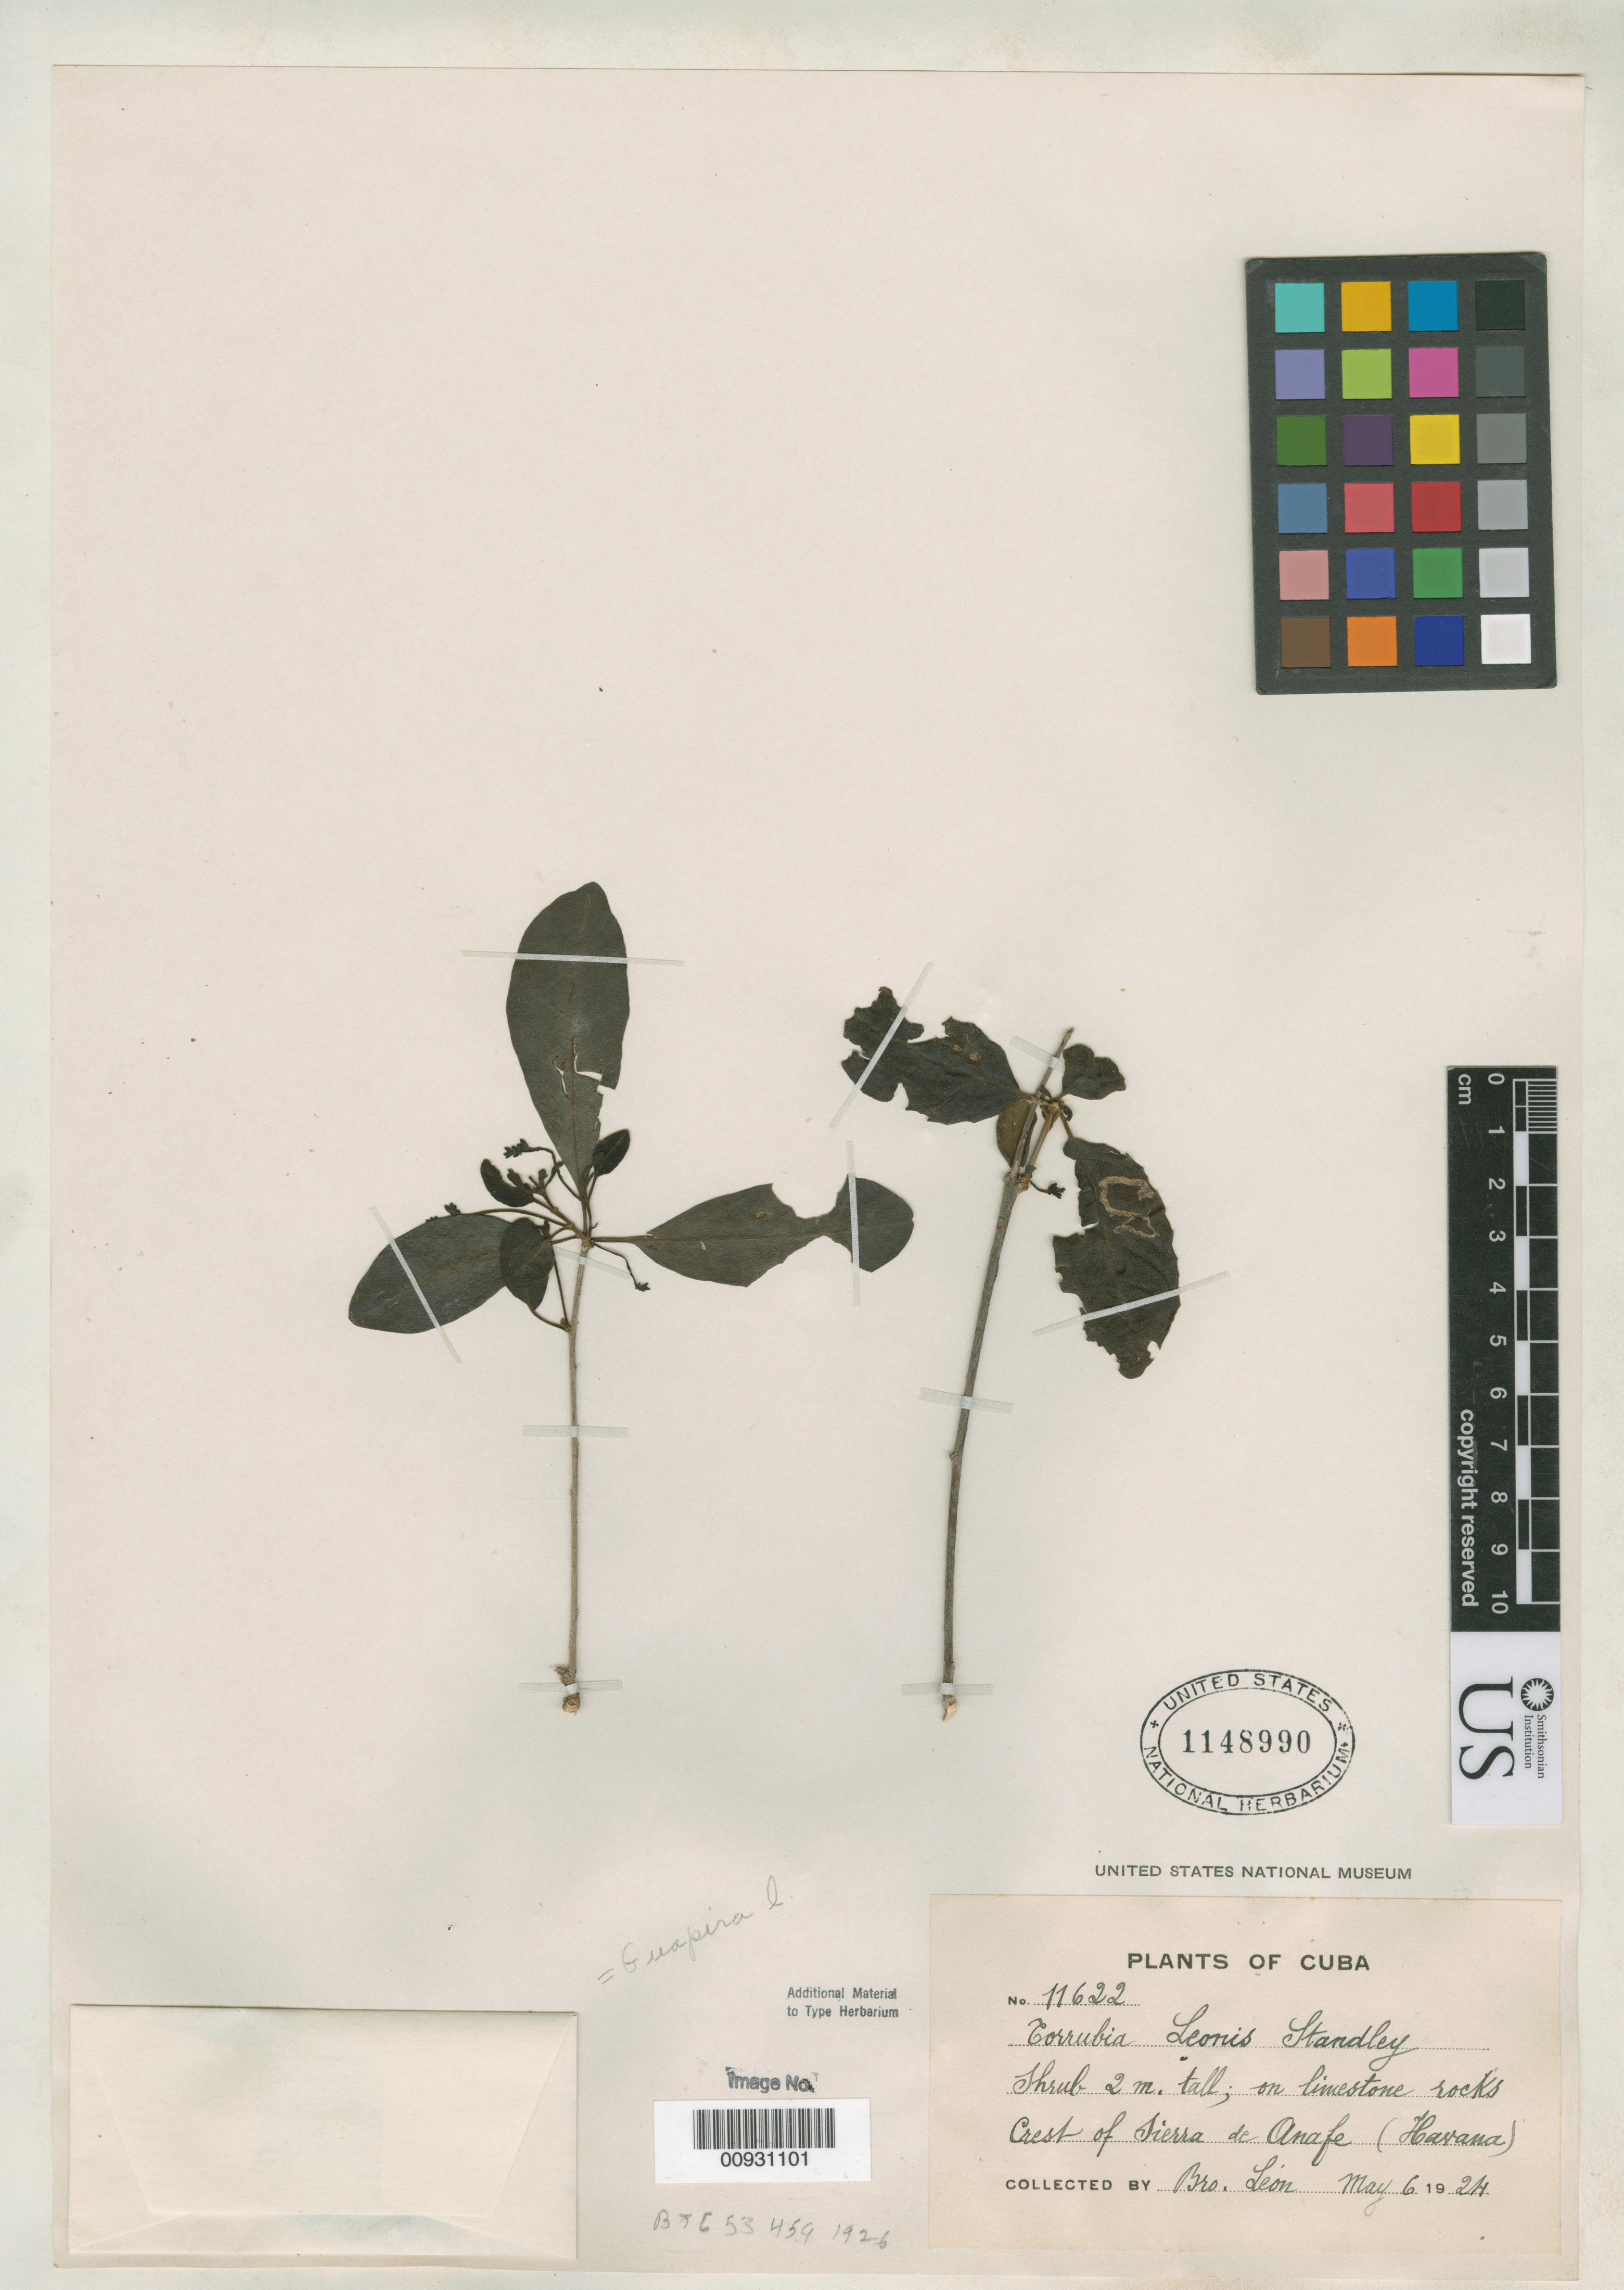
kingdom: Plantae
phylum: Tracheophyta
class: Magnoliopsida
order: Caryophyllales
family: Nyctaginaceae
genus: Torrubia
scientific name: Torrubia leonis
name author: Standl.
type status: Isotype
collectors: Bro. León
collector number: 11622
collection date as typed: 06 May 1924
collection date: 1924-05-06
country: Cuba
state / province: La Habana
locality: Top of Sierra de Anafe.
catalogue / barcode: US 1148990